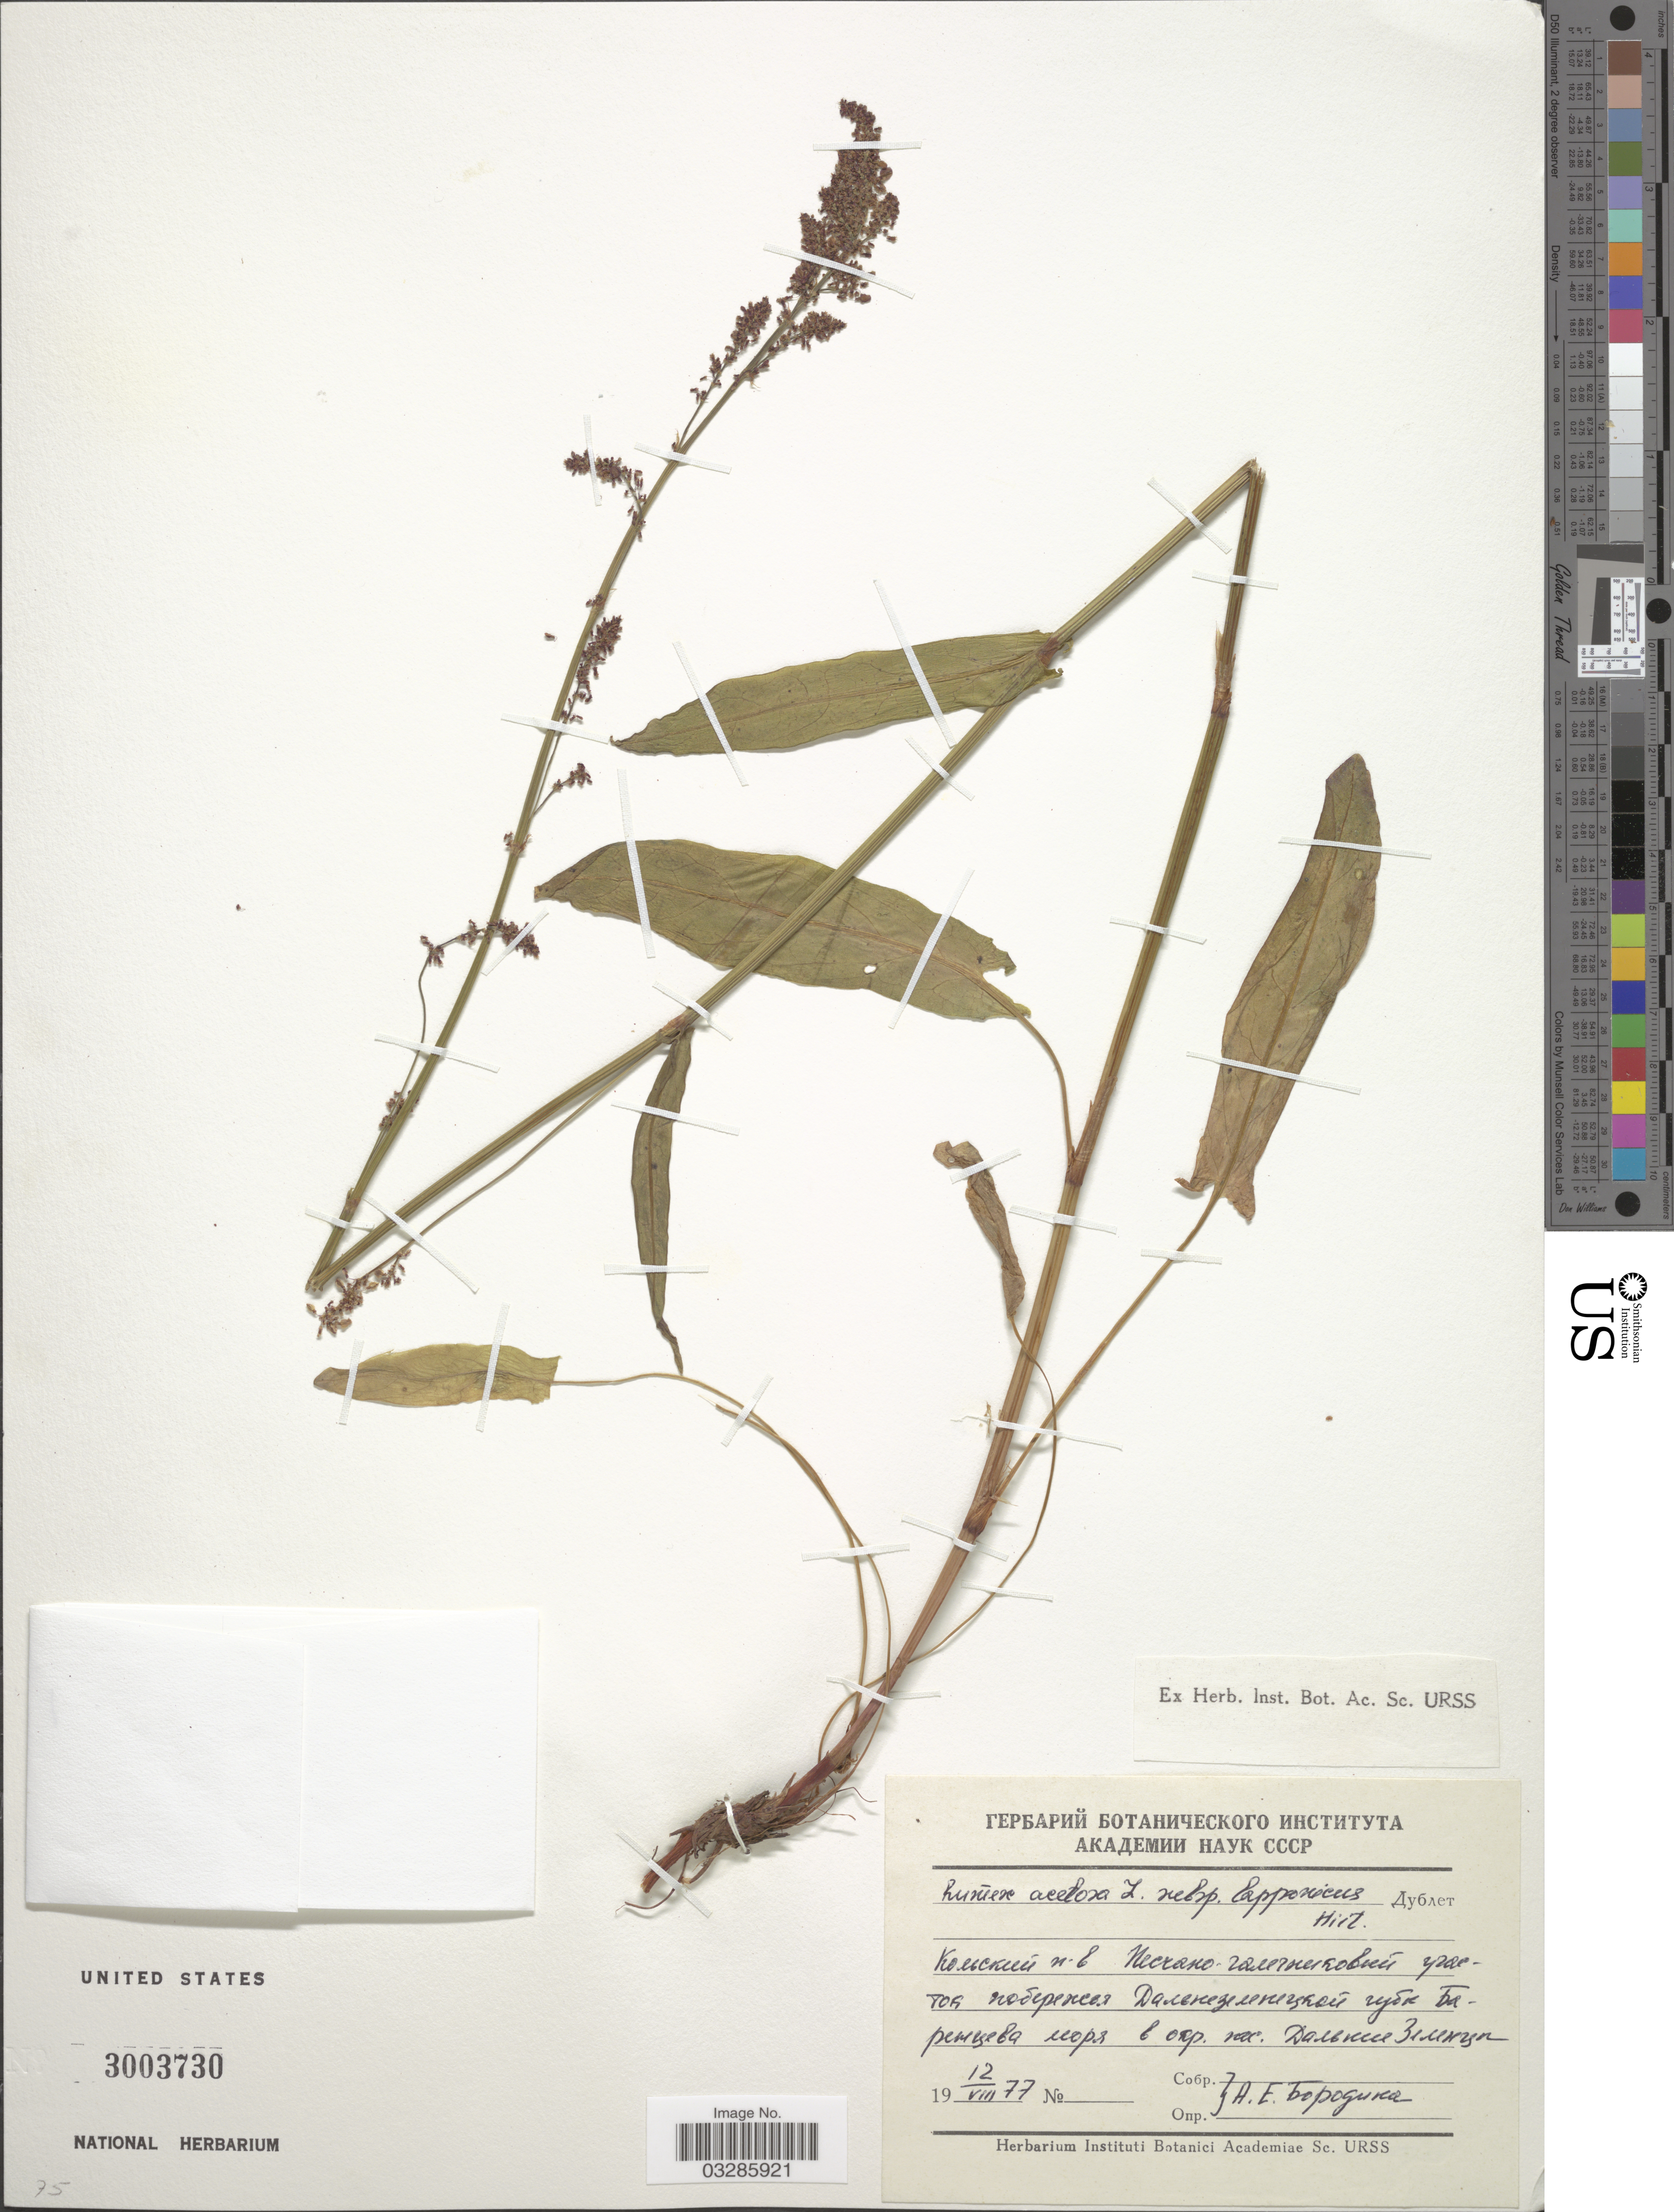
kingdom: Plantae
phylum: Tracheophyta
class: Magnoliopsida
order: Caryophyllales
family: Polygonaceae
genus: Rumex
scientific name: Rumex acetosa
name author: L.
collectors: A. Borodina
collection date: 1977-08-12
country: Russian Federation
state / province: Murmansk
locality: Kola Peninsula, Guba Dalne-Zelenetskaya of Barents Sea, vicinity of village Dalniye Zelentsy.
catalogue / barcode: US 3003730